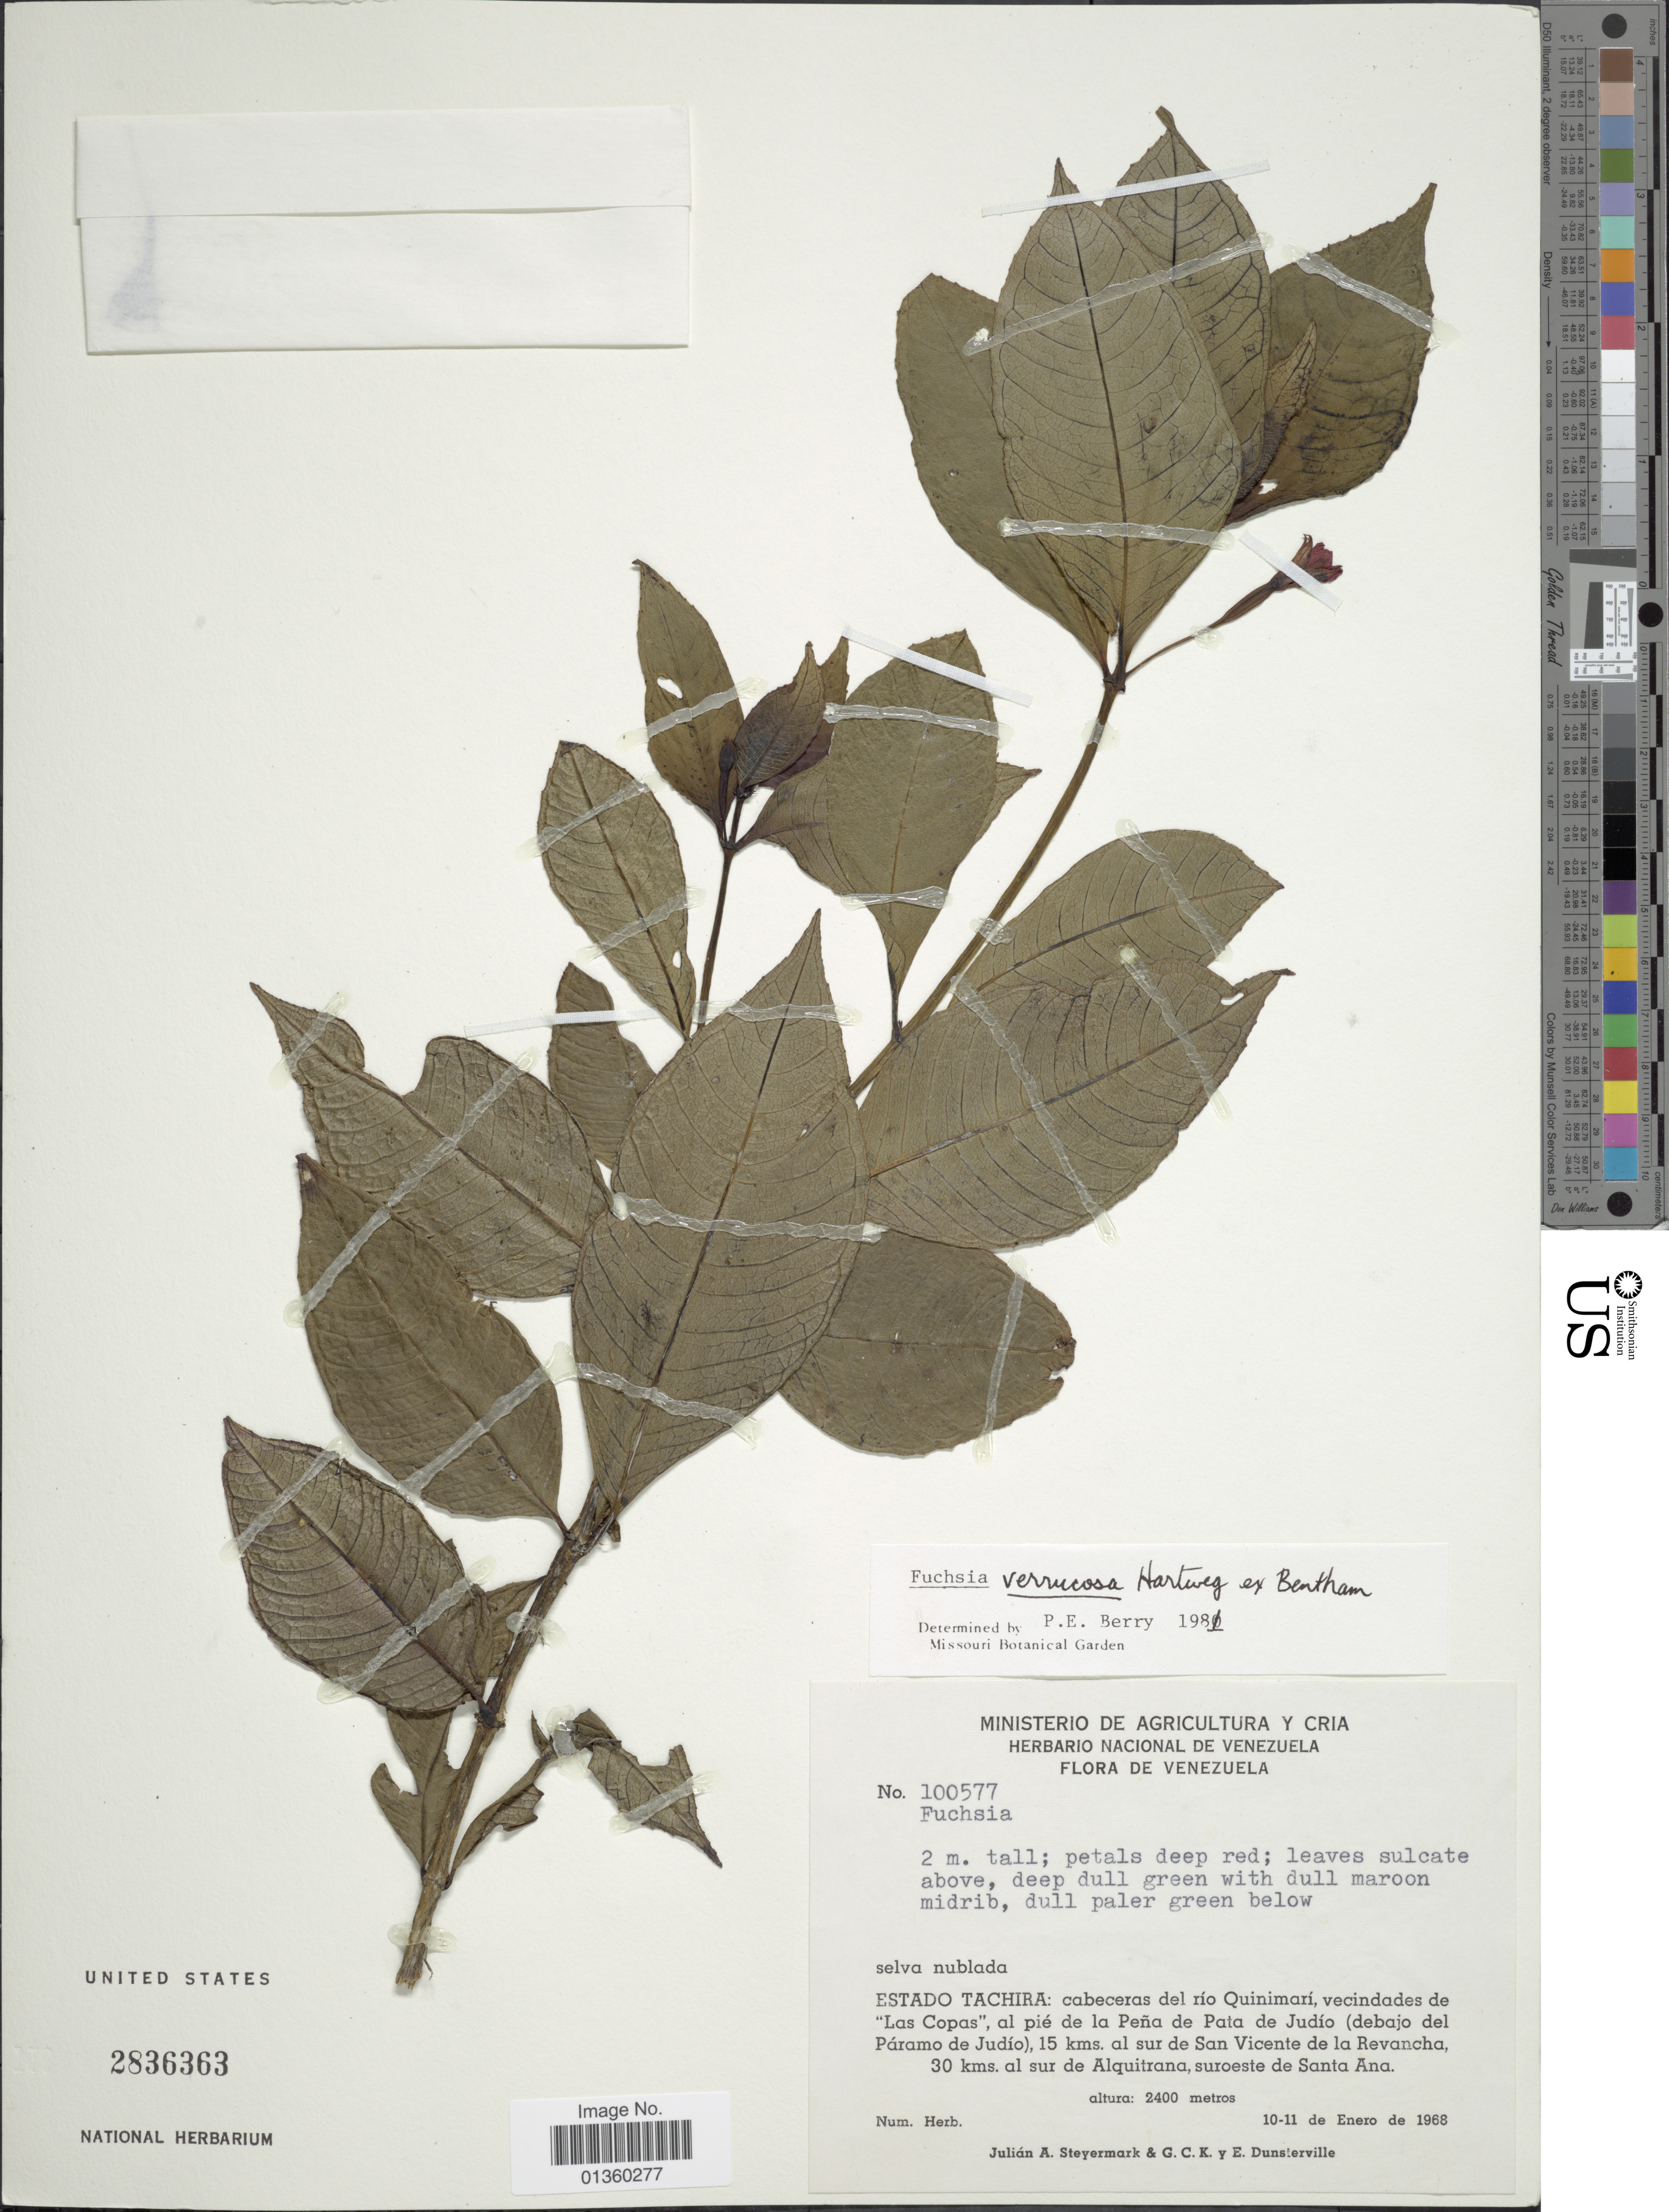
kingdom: Plantae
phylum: Tracheophyta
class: Magnoliopsida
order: Myrtales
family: Onagraceae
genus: Fuchsia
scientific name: Fuchsia verrucosa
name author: Hartw. ex Benth.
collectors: J. Steyermark, G. C. K. Dunsterville & E. Dunsterville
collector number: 100577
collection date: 1968-01-10/1968-01-11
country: Venezuela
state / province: Tachira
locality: Cabeceras del río Quinimarí, vecindades de "Las Copas", al pié de la Peña de Pata de Judío (debajo del Páramo de Judío), 15 kms. al sur de San Vicente de la Revancha, 30 kms. al sur de Alquitrana, suroeste de Santa Ana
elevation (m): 2400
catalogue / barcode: US 2836363